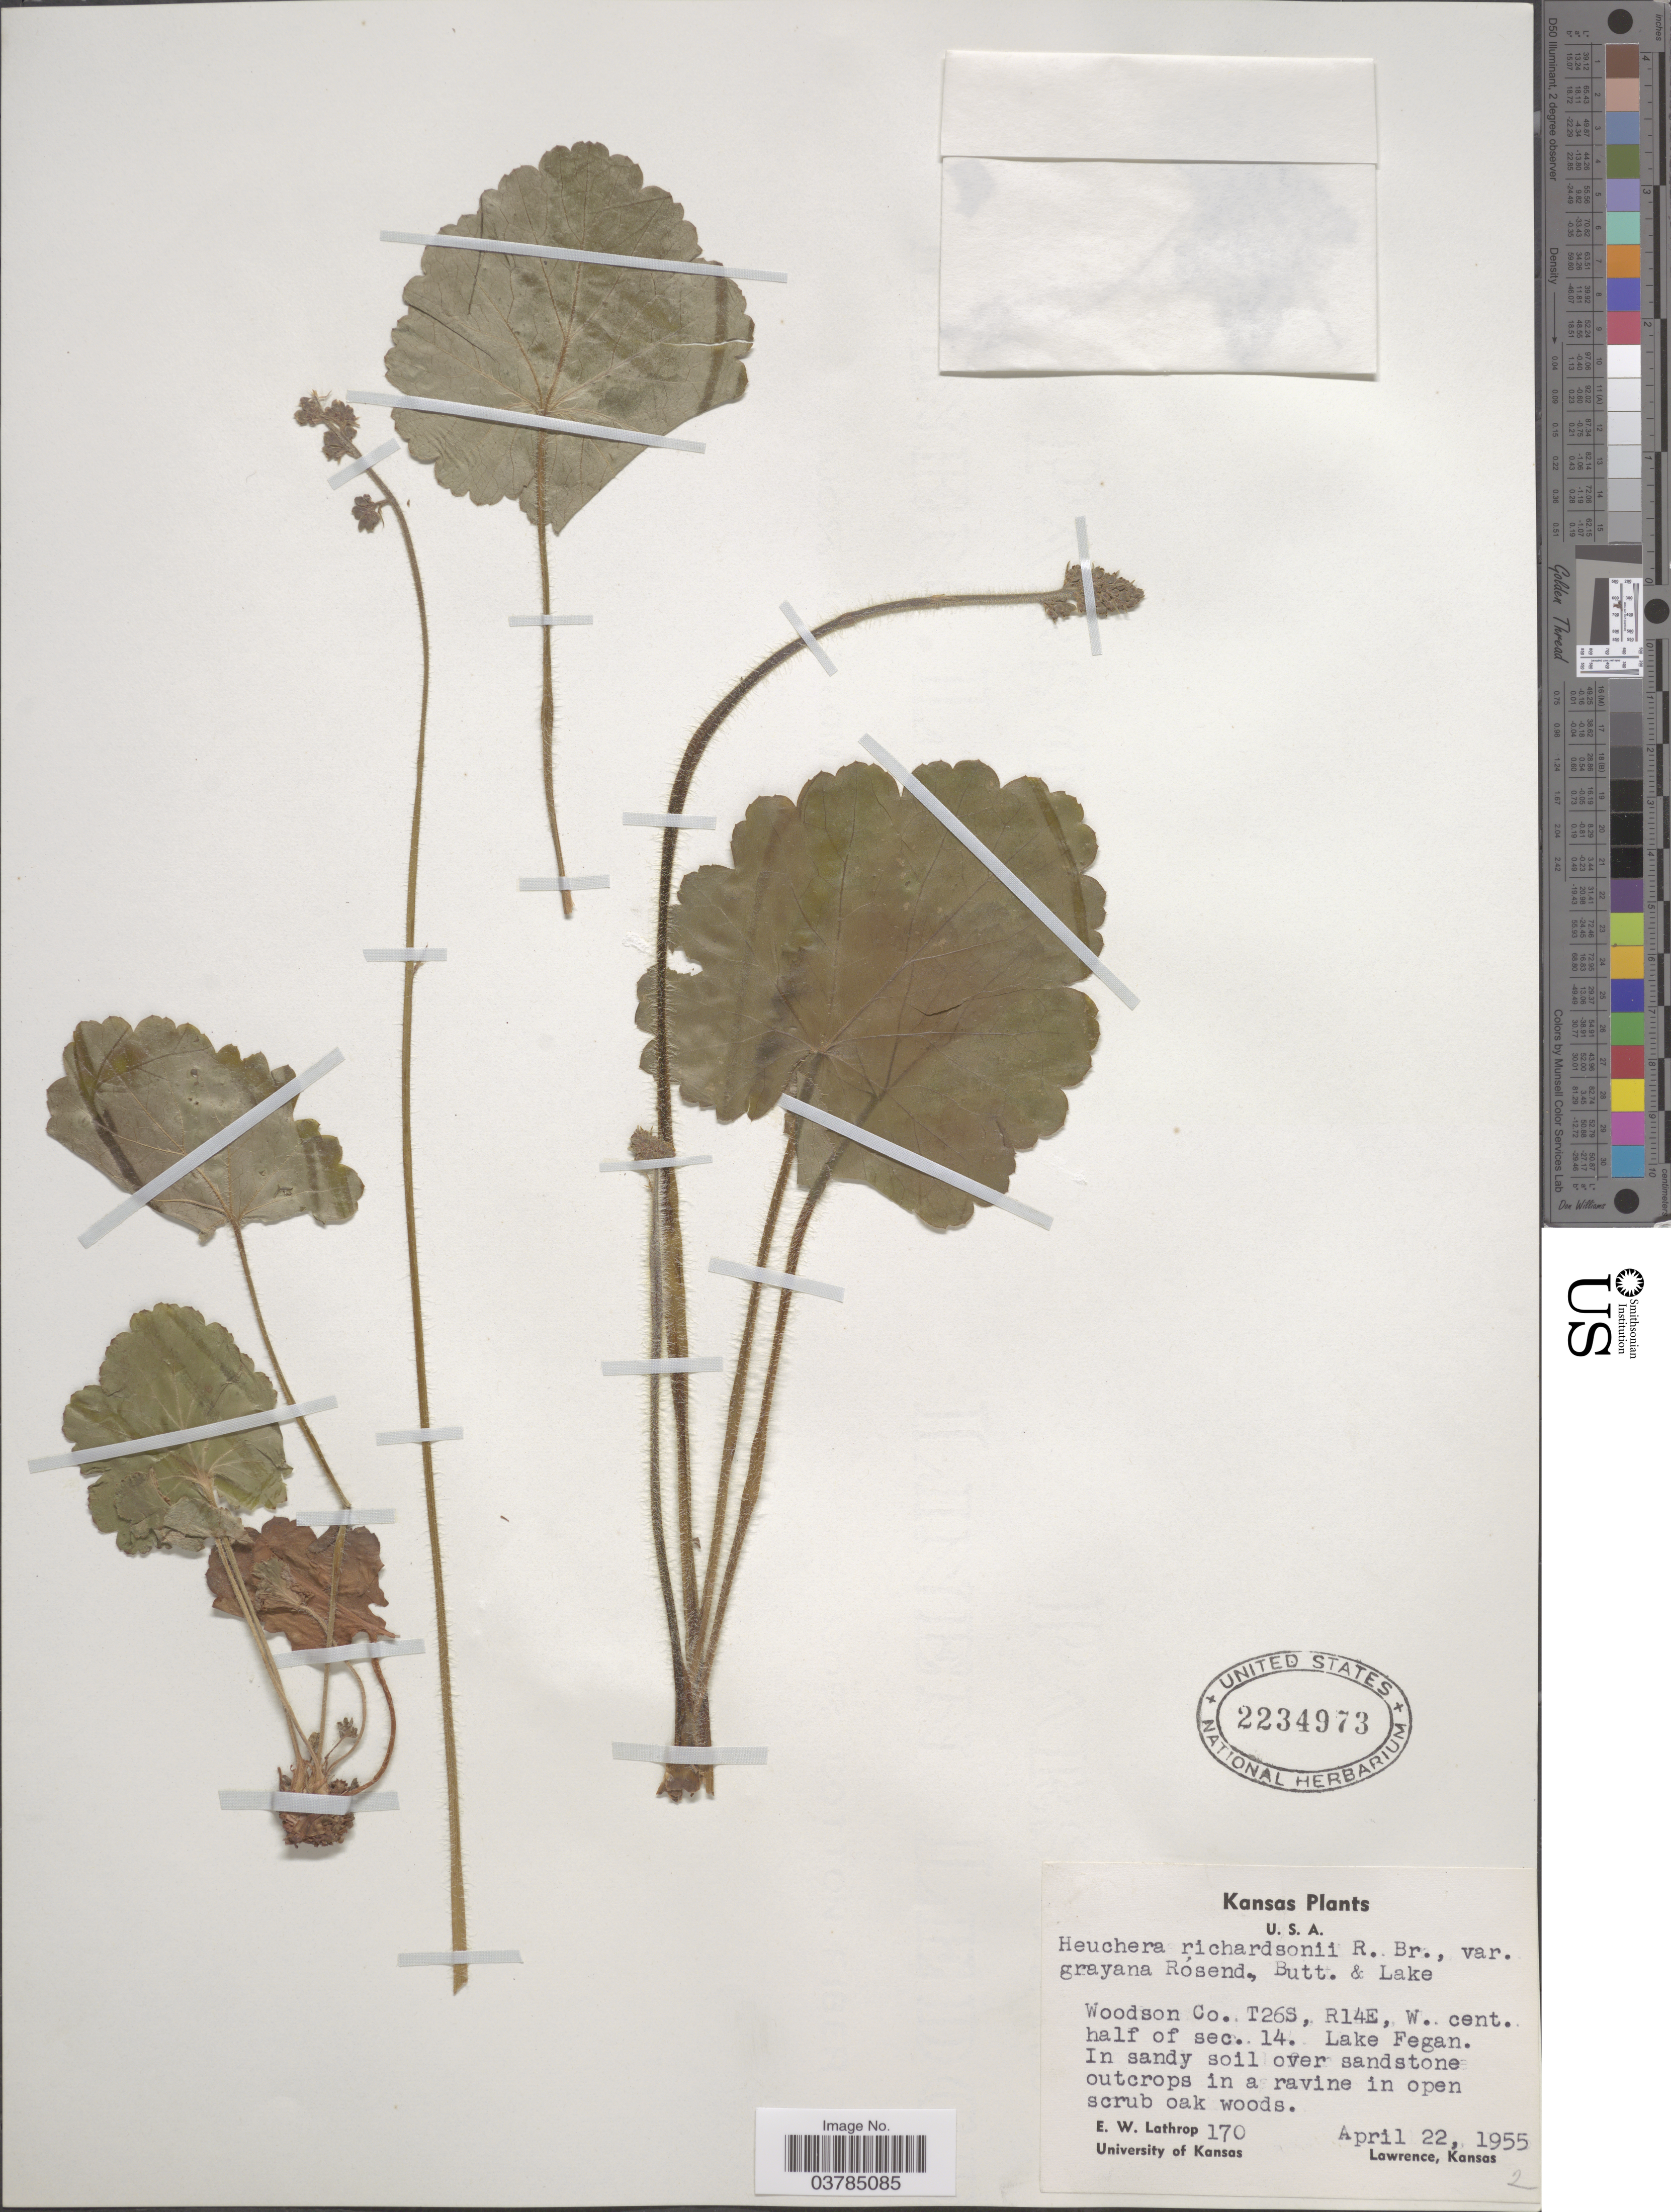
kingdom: Plantae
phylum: Tracheophyta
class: Magnoliopsida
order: Saxifragales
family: Saxifragaceae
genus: Heuchera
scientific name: Heuchera richardsonii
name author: R. Br.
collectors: E. W. Lathrop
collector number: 170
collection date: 1955-04-22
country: United States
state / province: Kansas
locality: Woodson Co. T26S, R14E, W. cent. half of sec. 14. Lake Fegan. In sandy soil over sandstone outcrops in a ravine in open scrub oak woods.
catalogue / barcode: US 2234973